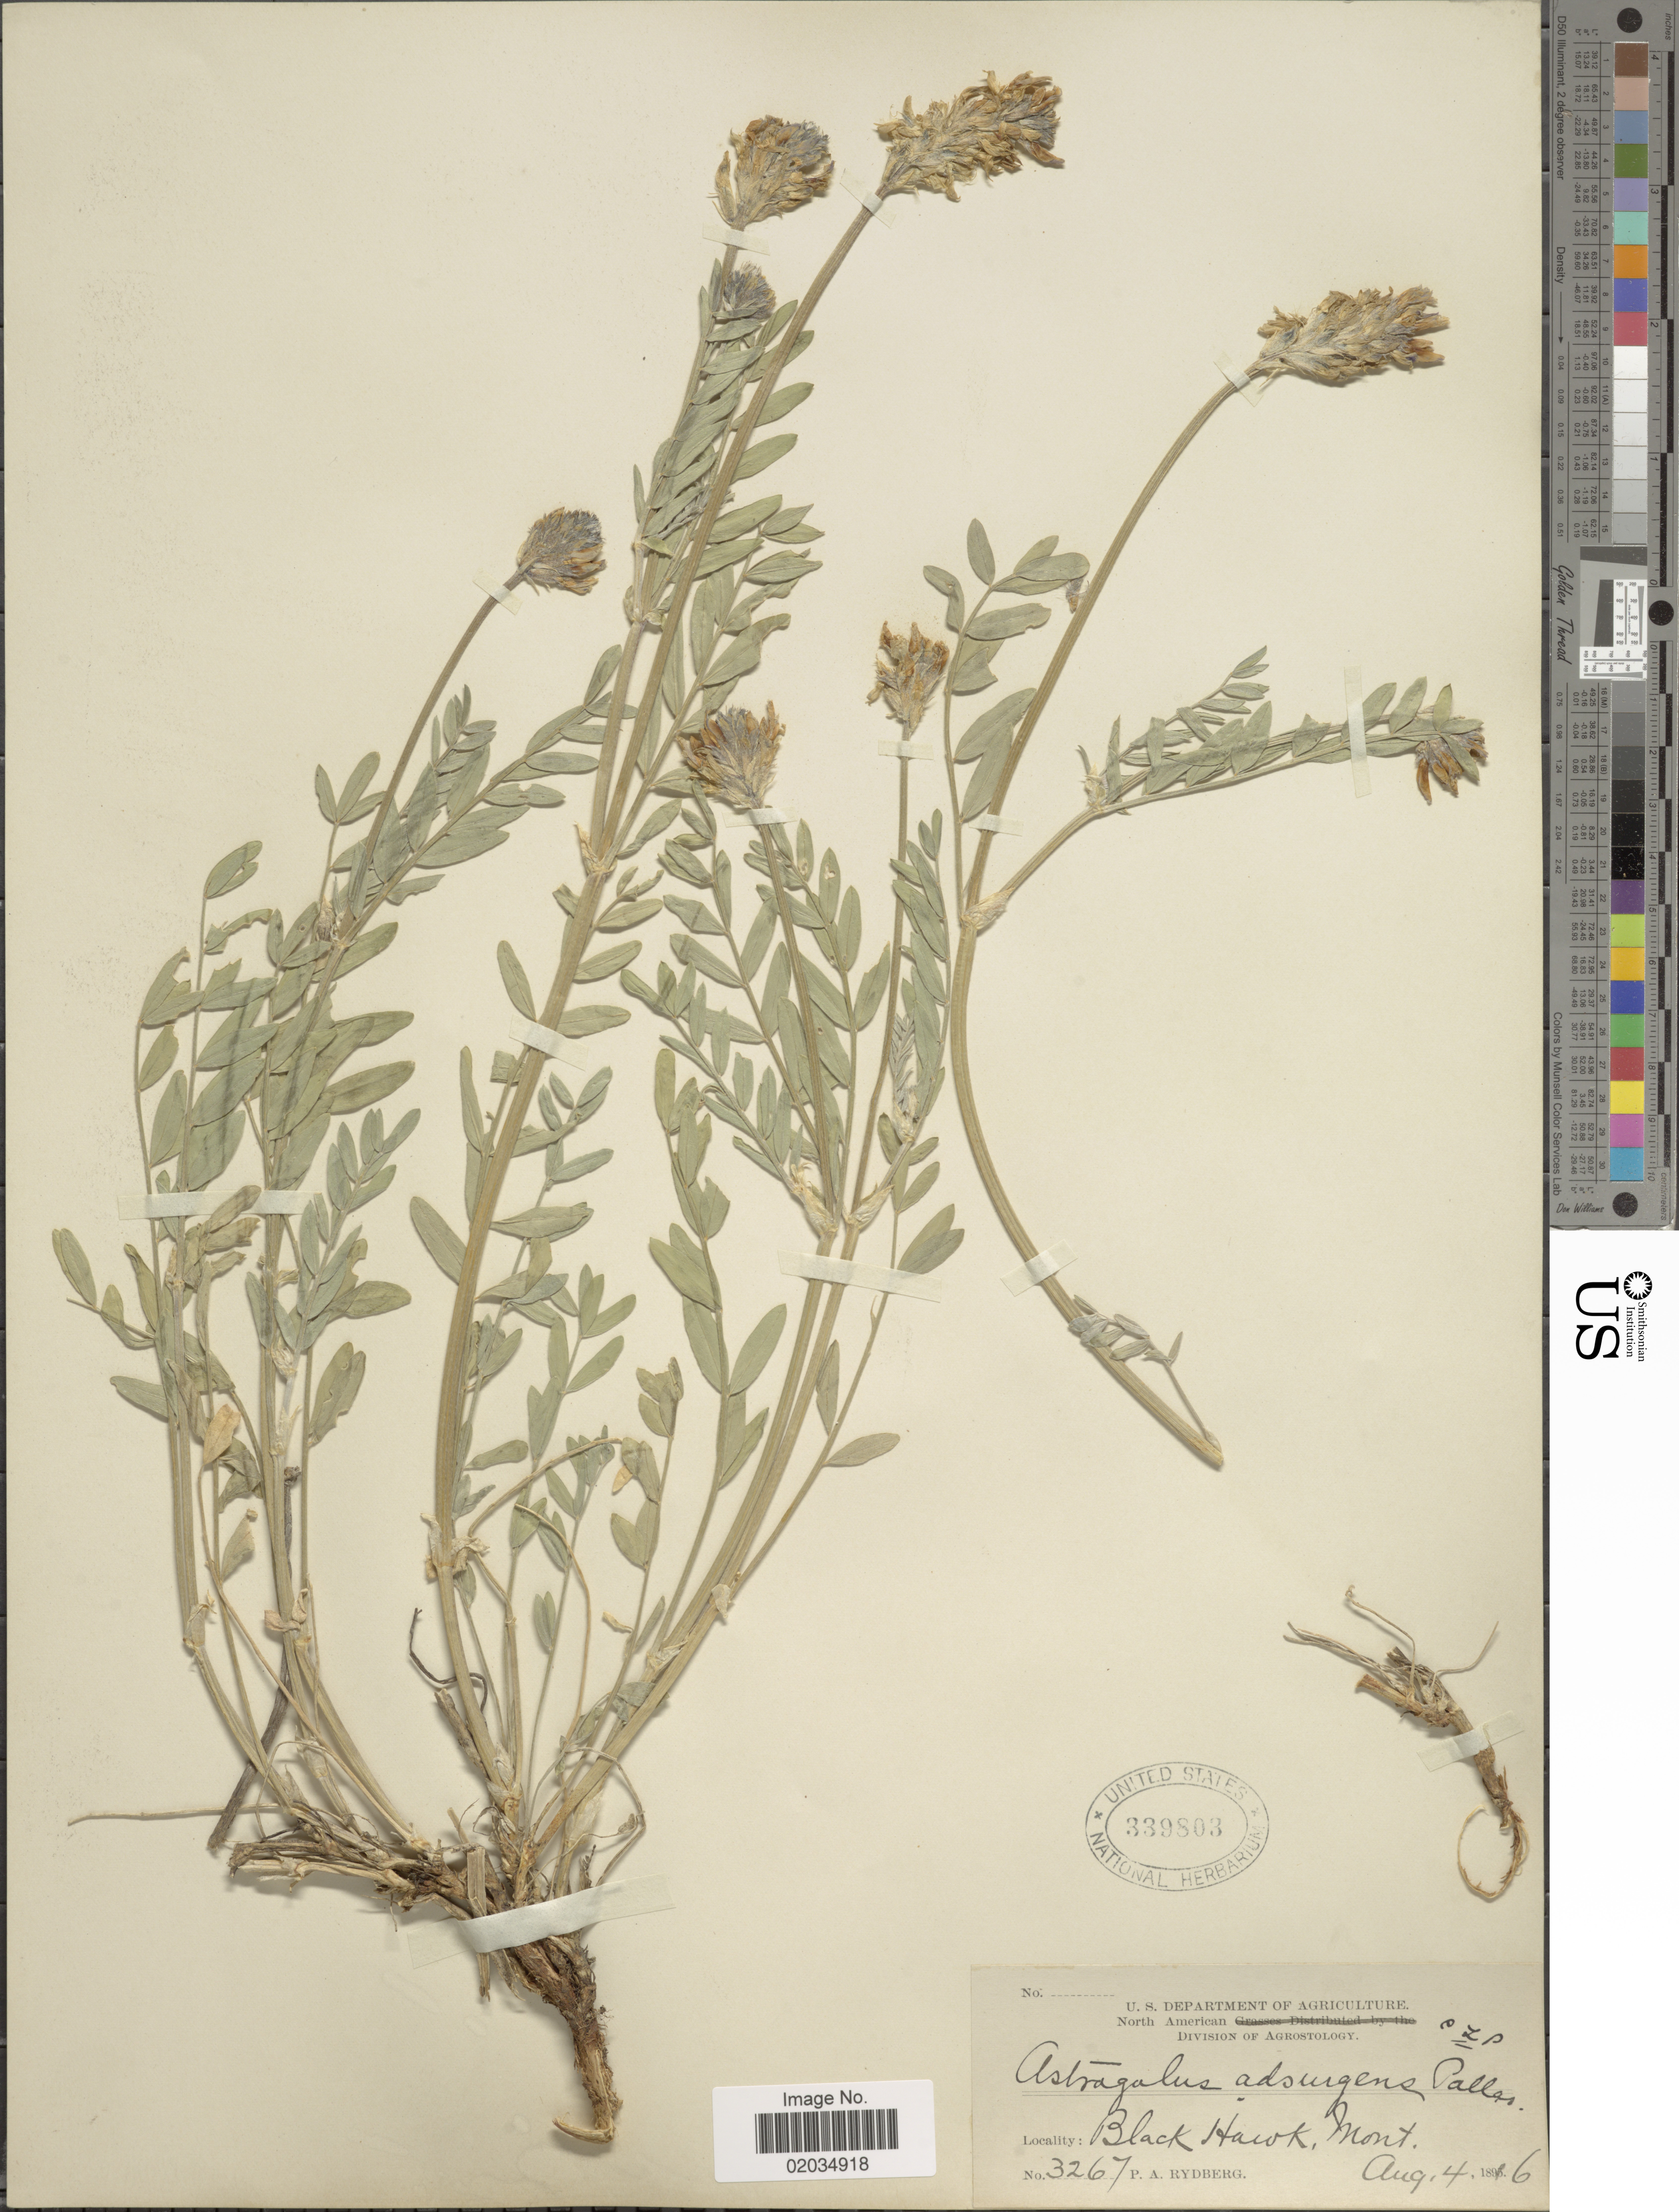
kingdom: Plantae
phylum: Tracheophyta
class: Magnoliopsida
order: Fabales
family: Fabaceae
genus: Astragalus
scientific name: Astragalus striatus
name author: Nutt.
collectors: P. A. Rydberg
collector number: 3267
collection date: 1816-08-04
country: United States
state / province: Montana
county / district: Lewis and Clark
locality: Black Hawk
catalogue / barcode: US 339803